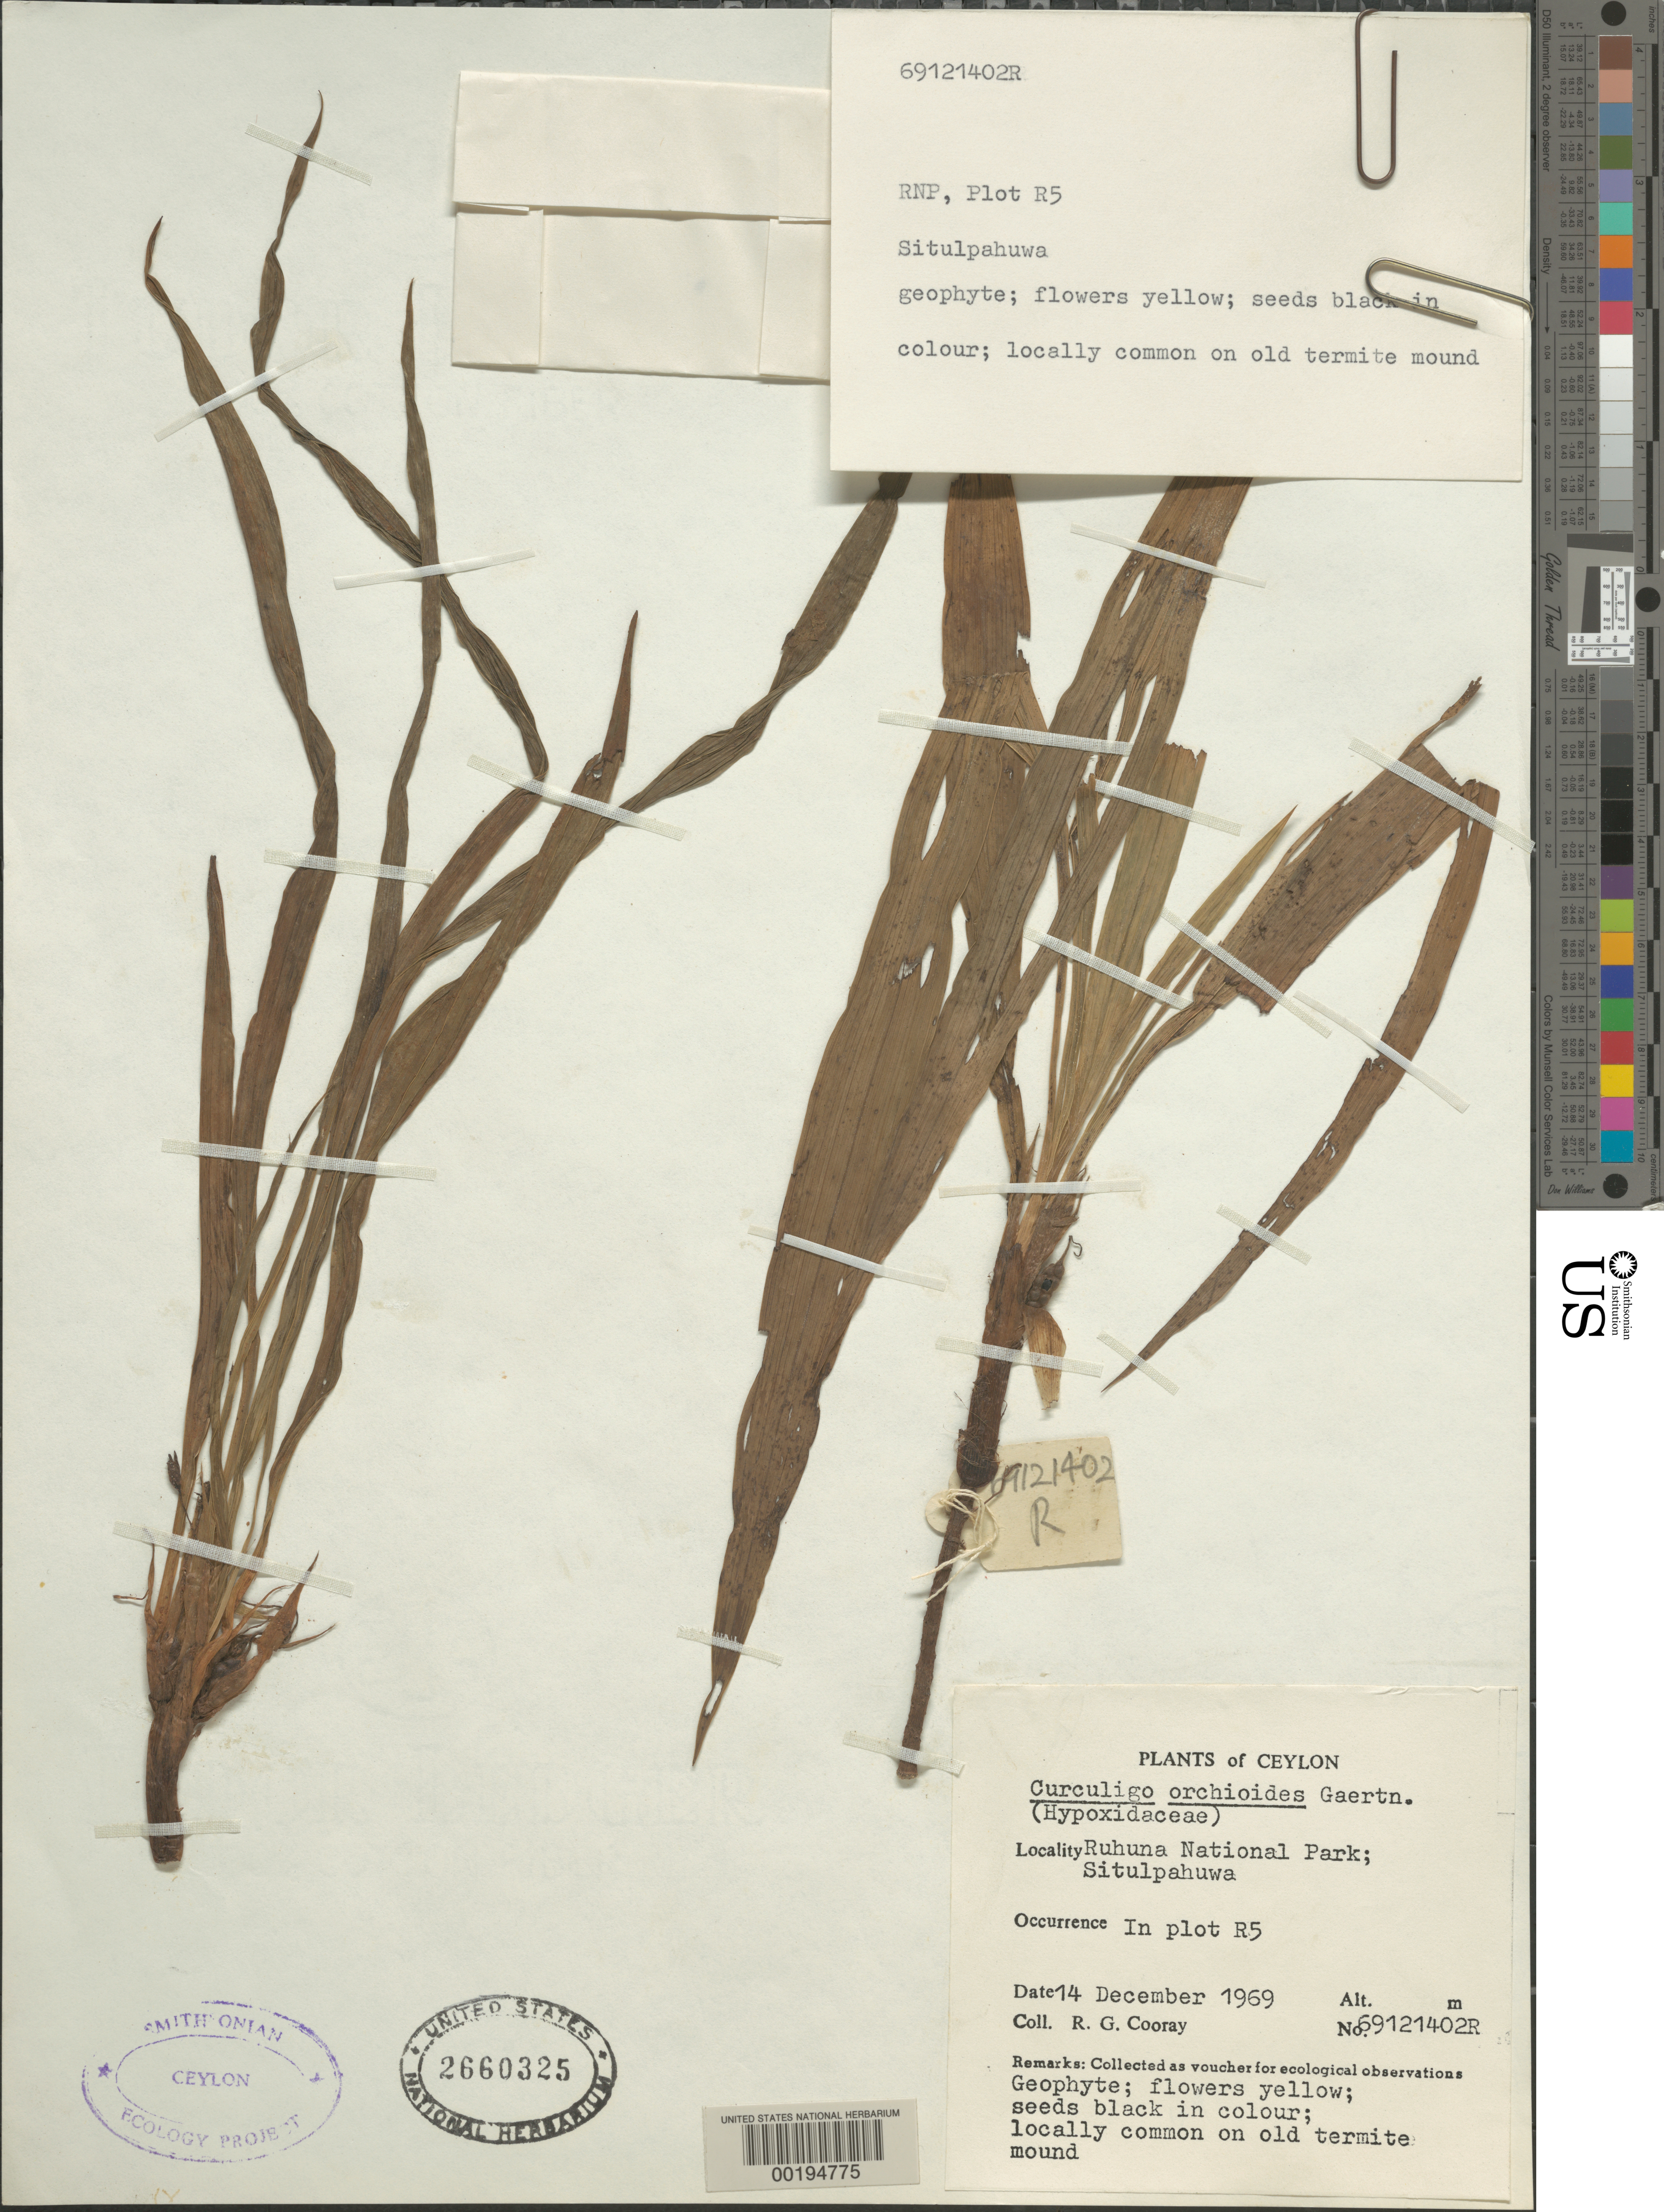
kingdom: Plantae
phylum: Tracheophyta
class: Liliopsida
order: Asparagales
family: Hypoxidaceae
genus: Curculigo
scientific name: Curculigo orchioides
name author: Gaertn.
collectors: R. Cooray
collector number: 69121402r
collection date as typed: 14 Dec 1969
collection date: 1969-12-14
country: Sri Lanka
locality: Ruhuna national park; situlpahuwa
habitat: On old termite mound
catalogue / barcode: US 2660325